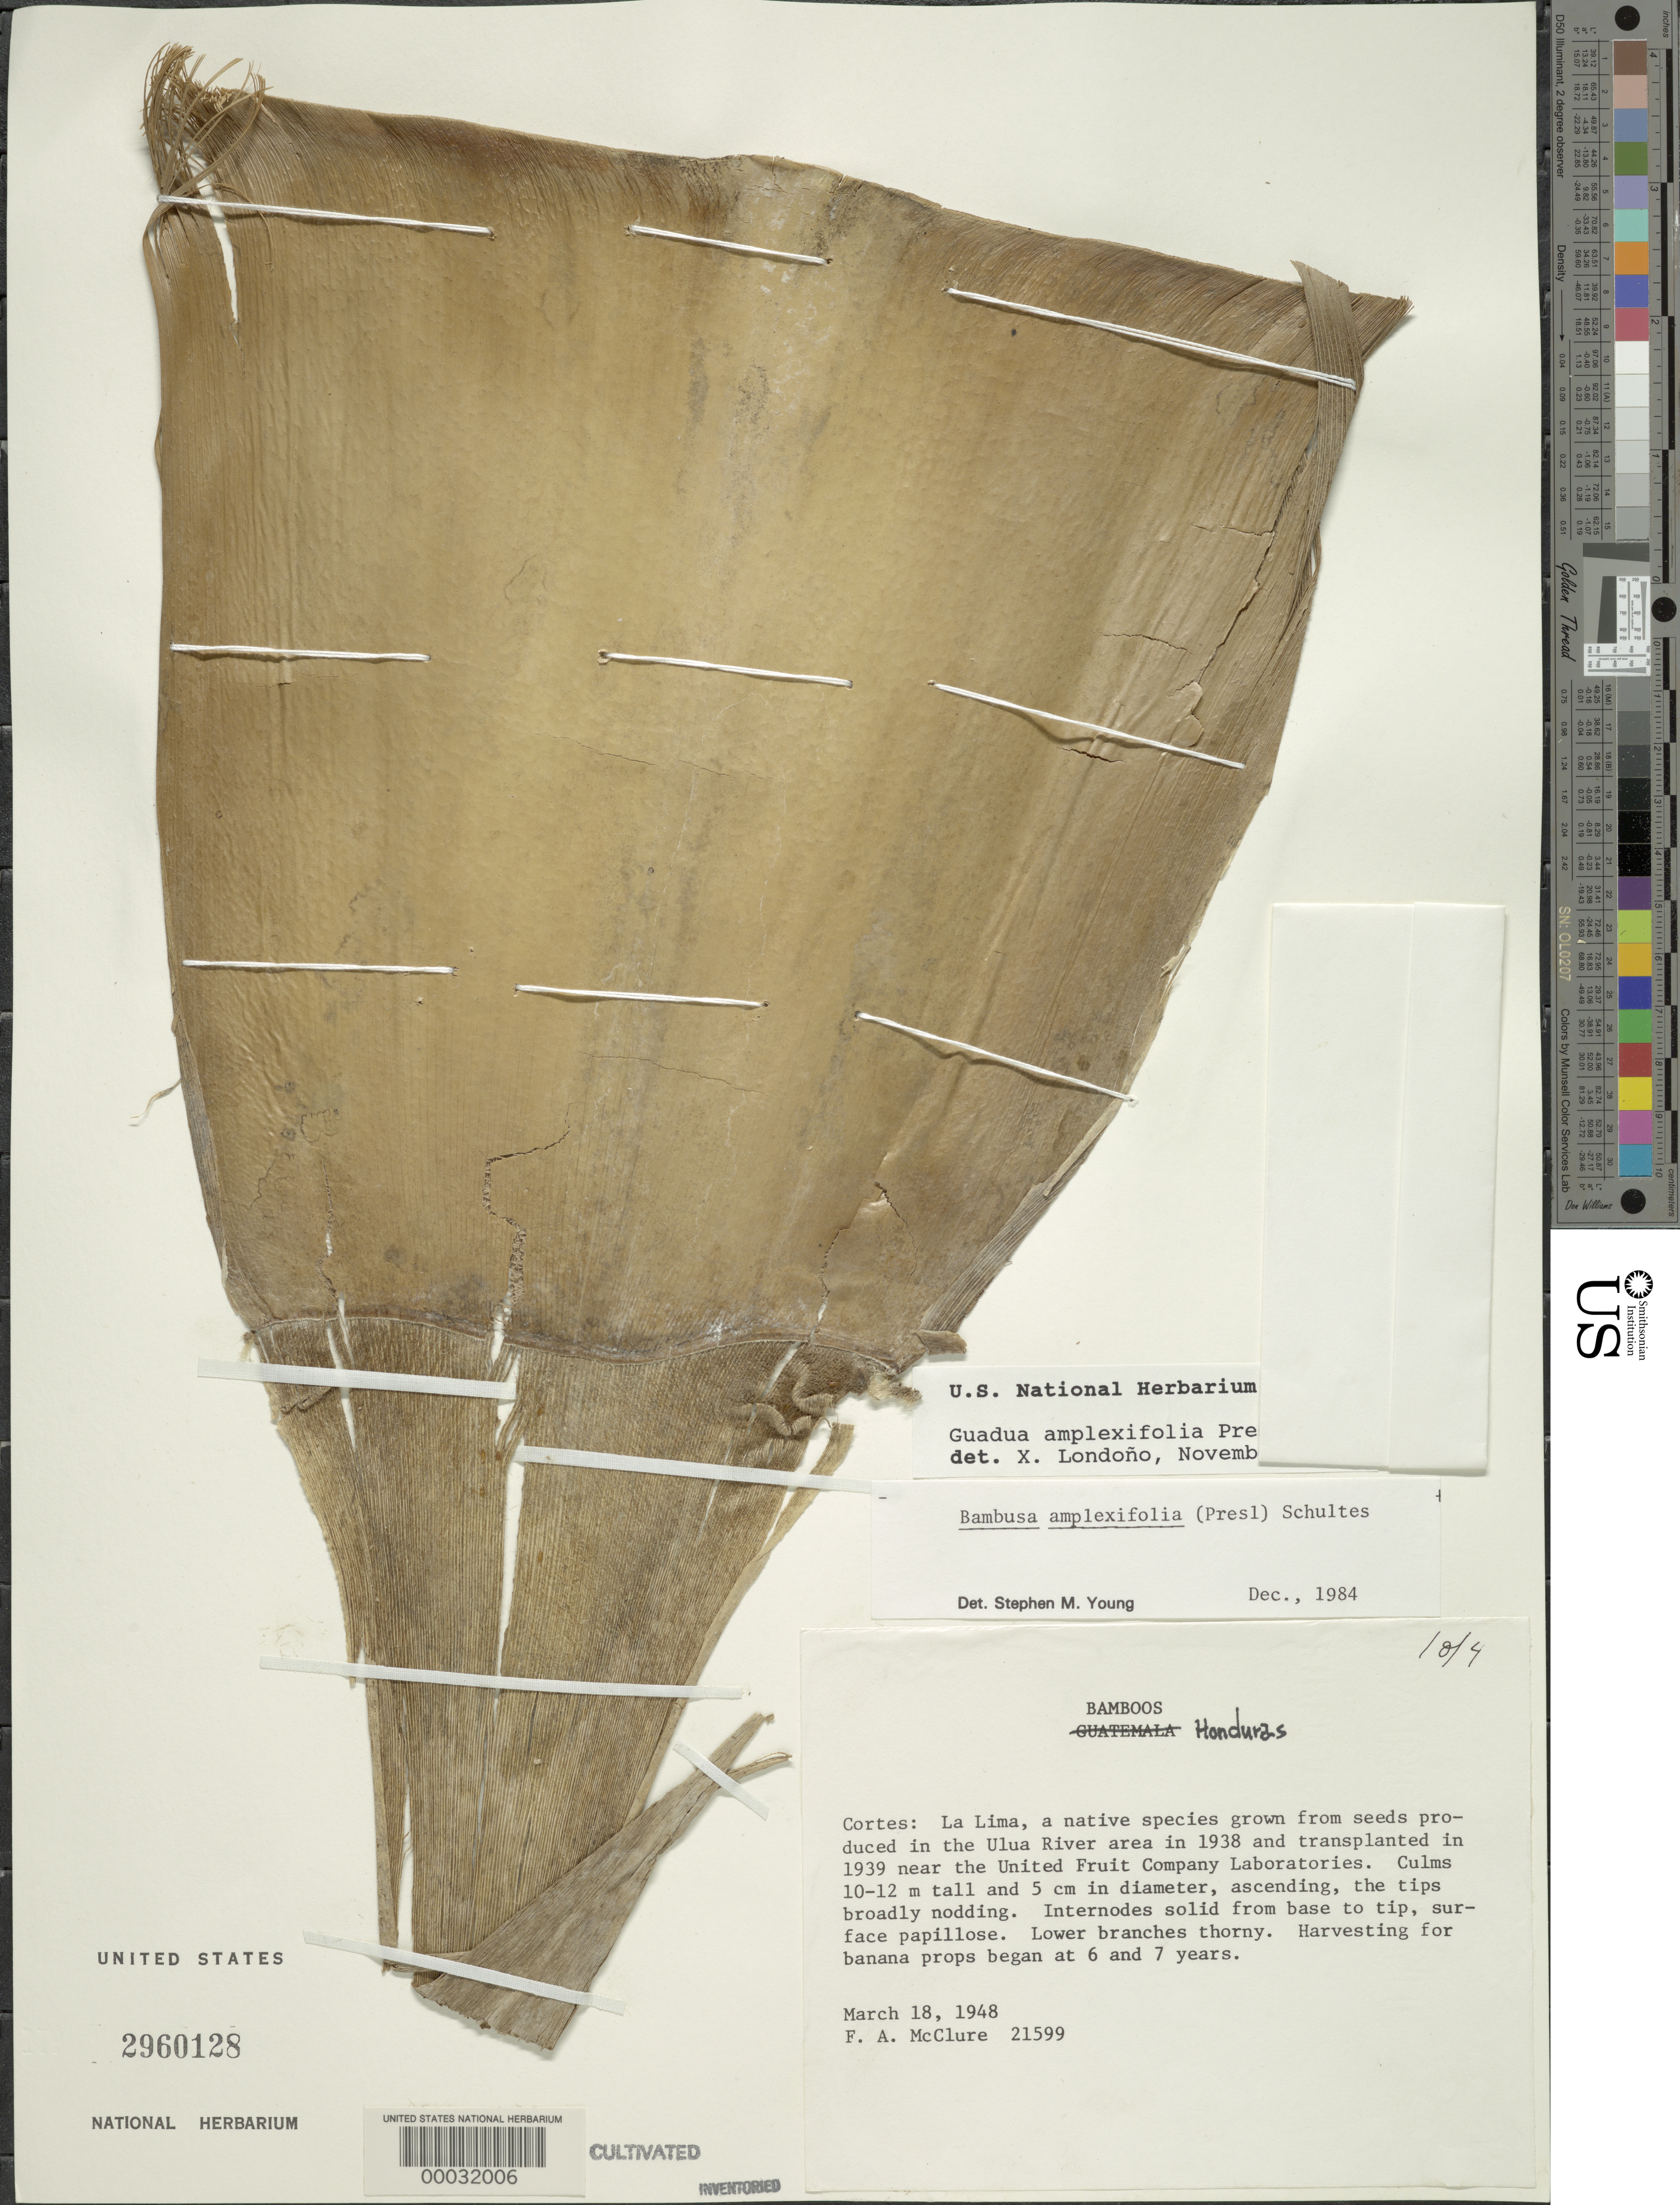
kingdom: Plantae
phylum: Tracheophyta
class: Liliopsida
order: Poales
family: Poaceae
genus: Guadua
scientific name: Guadua amplexifolia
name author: J. Presl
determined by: Londoño, X., (TULV), Jardin Botanico "Juan Maria Cespedes"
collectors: F. A. McClure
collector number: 21599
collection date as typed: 18 Mar 1948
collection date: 1948-03-18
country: Honduras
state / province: Cortés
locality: La Lima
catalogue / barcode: US 2960128